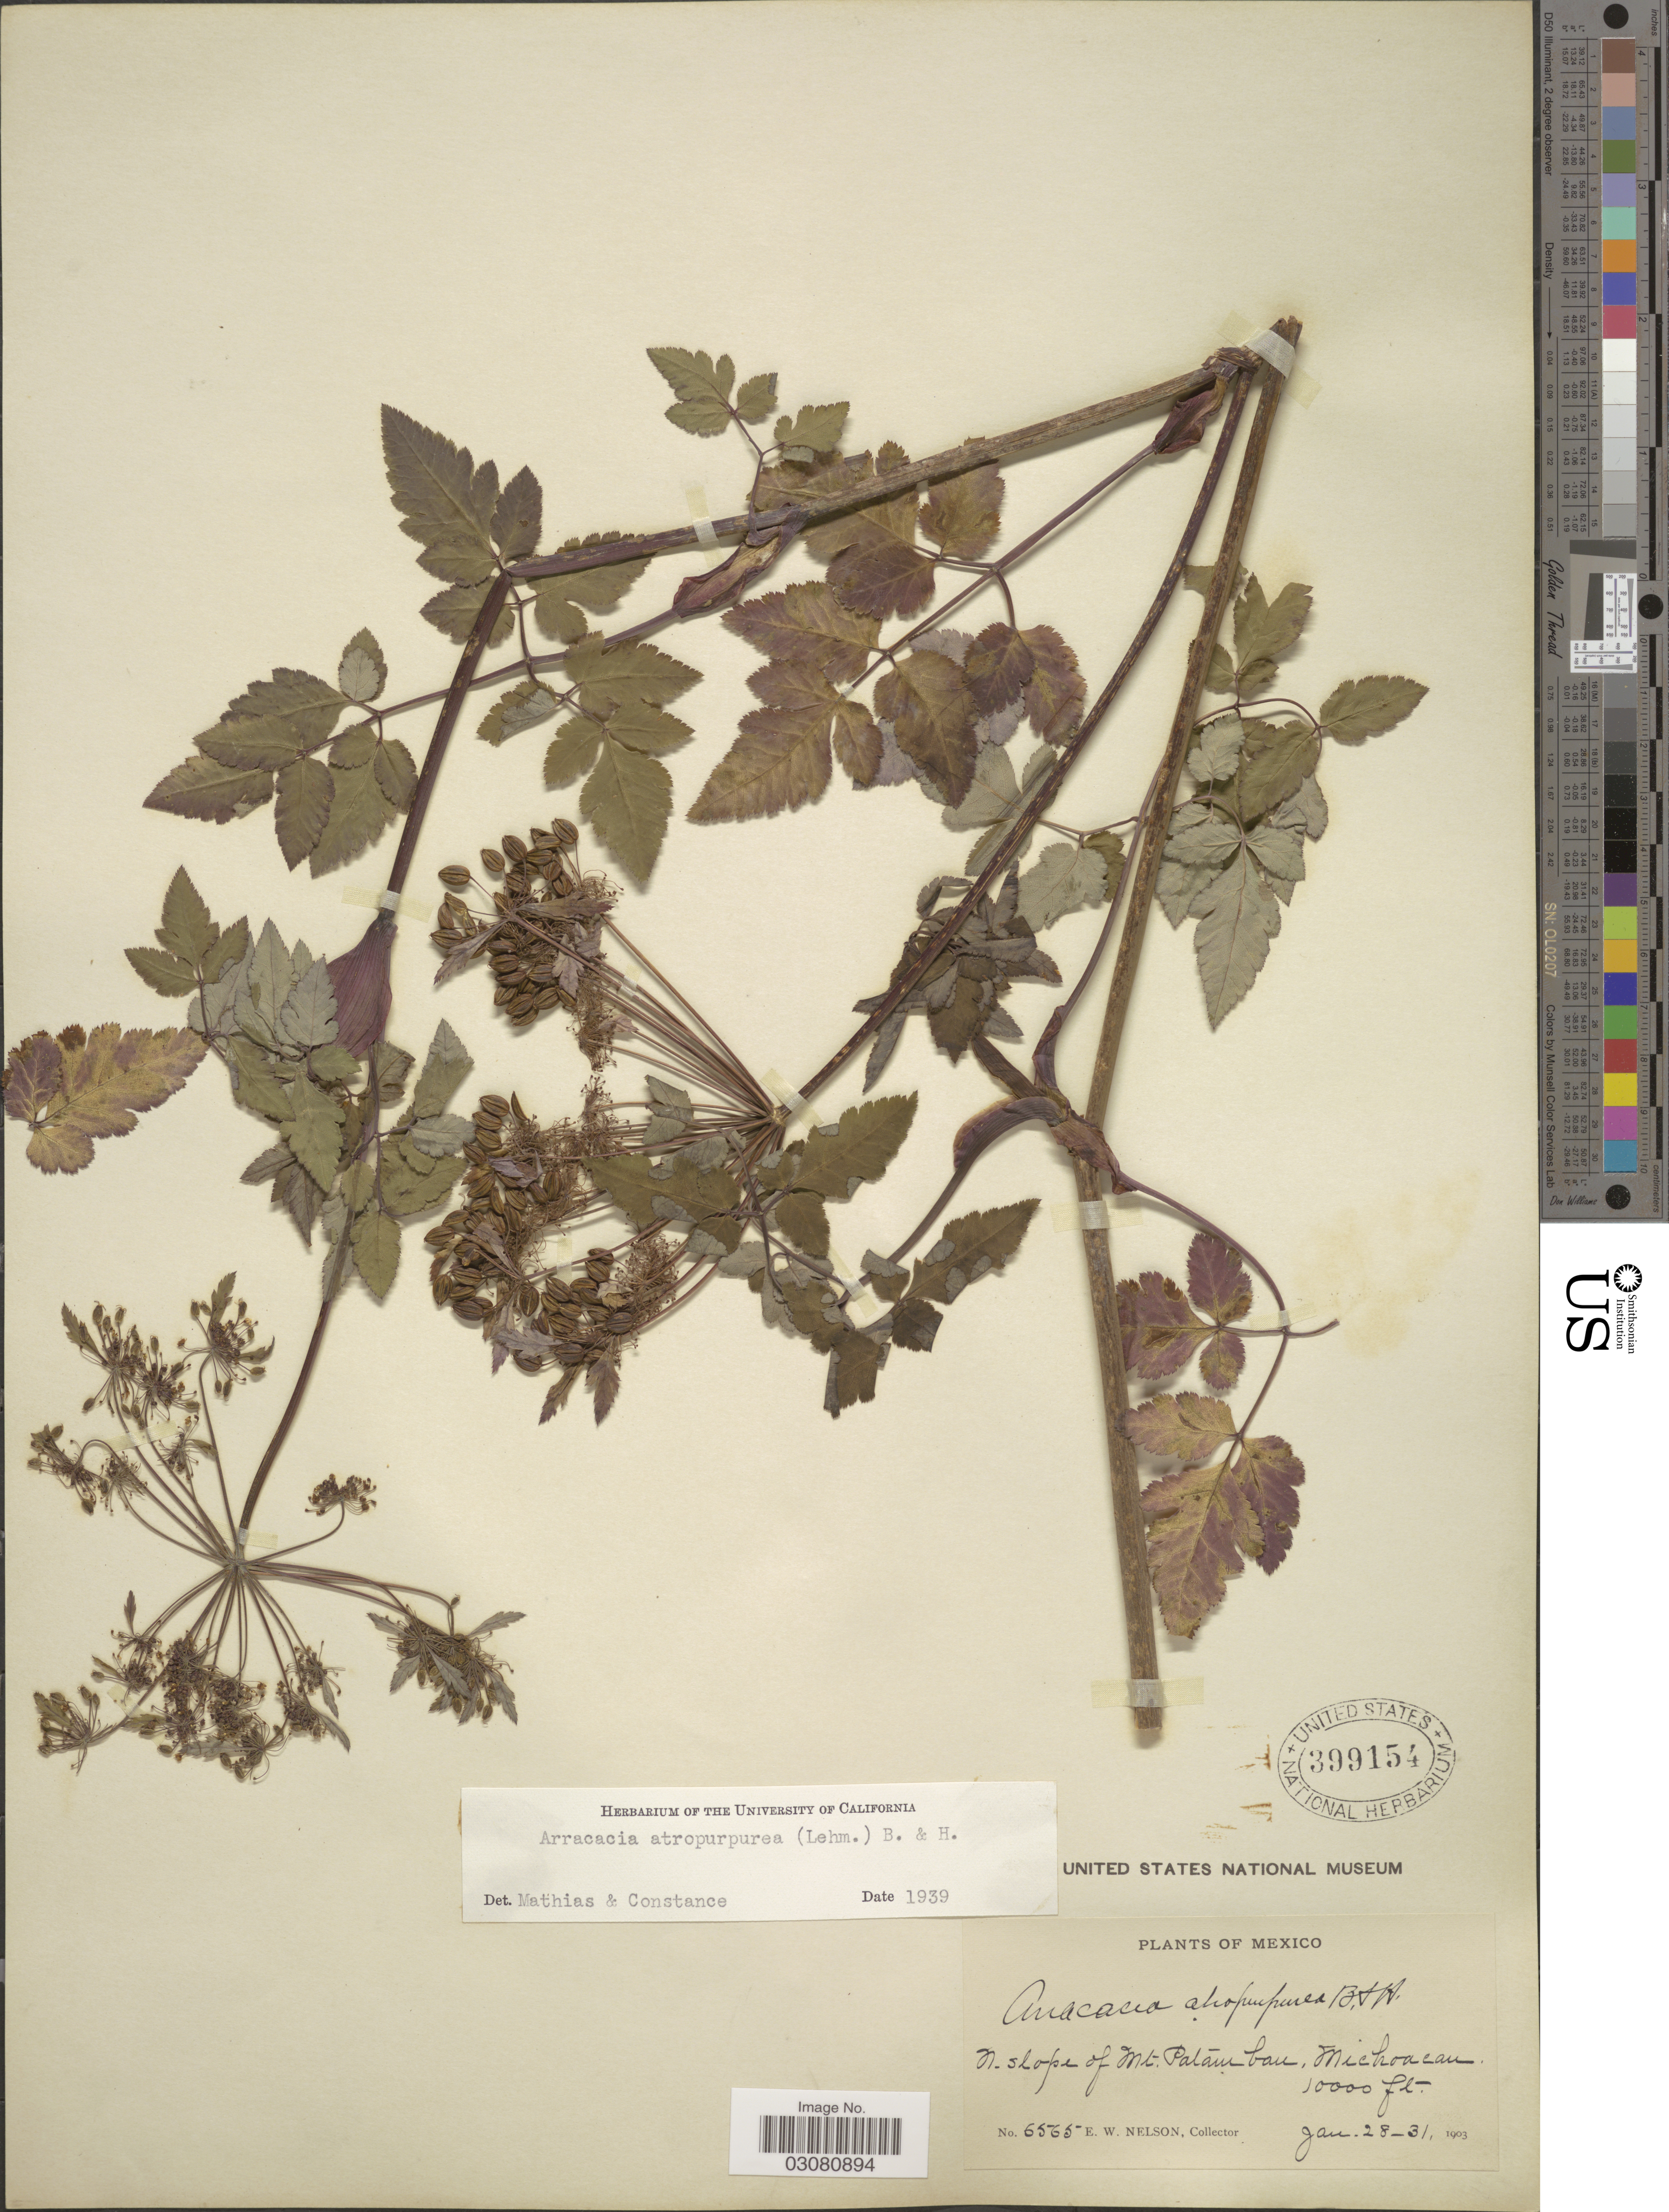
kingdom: Plantae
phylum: Tracheophyta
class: Magnoliopsida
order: Apiales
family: Apiaceae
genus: Arracacia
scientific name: Arracacia atropurpurea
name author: (Lehm.) Benth. & Hook. f. ex Hemsl.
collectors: E. W. Nelson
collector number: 6565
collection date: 1903-01-28/1903-01-31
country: Mexico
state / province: Michoacán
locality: N. slope of Mt. Patamban.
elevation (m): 3048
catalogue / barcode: US 399154